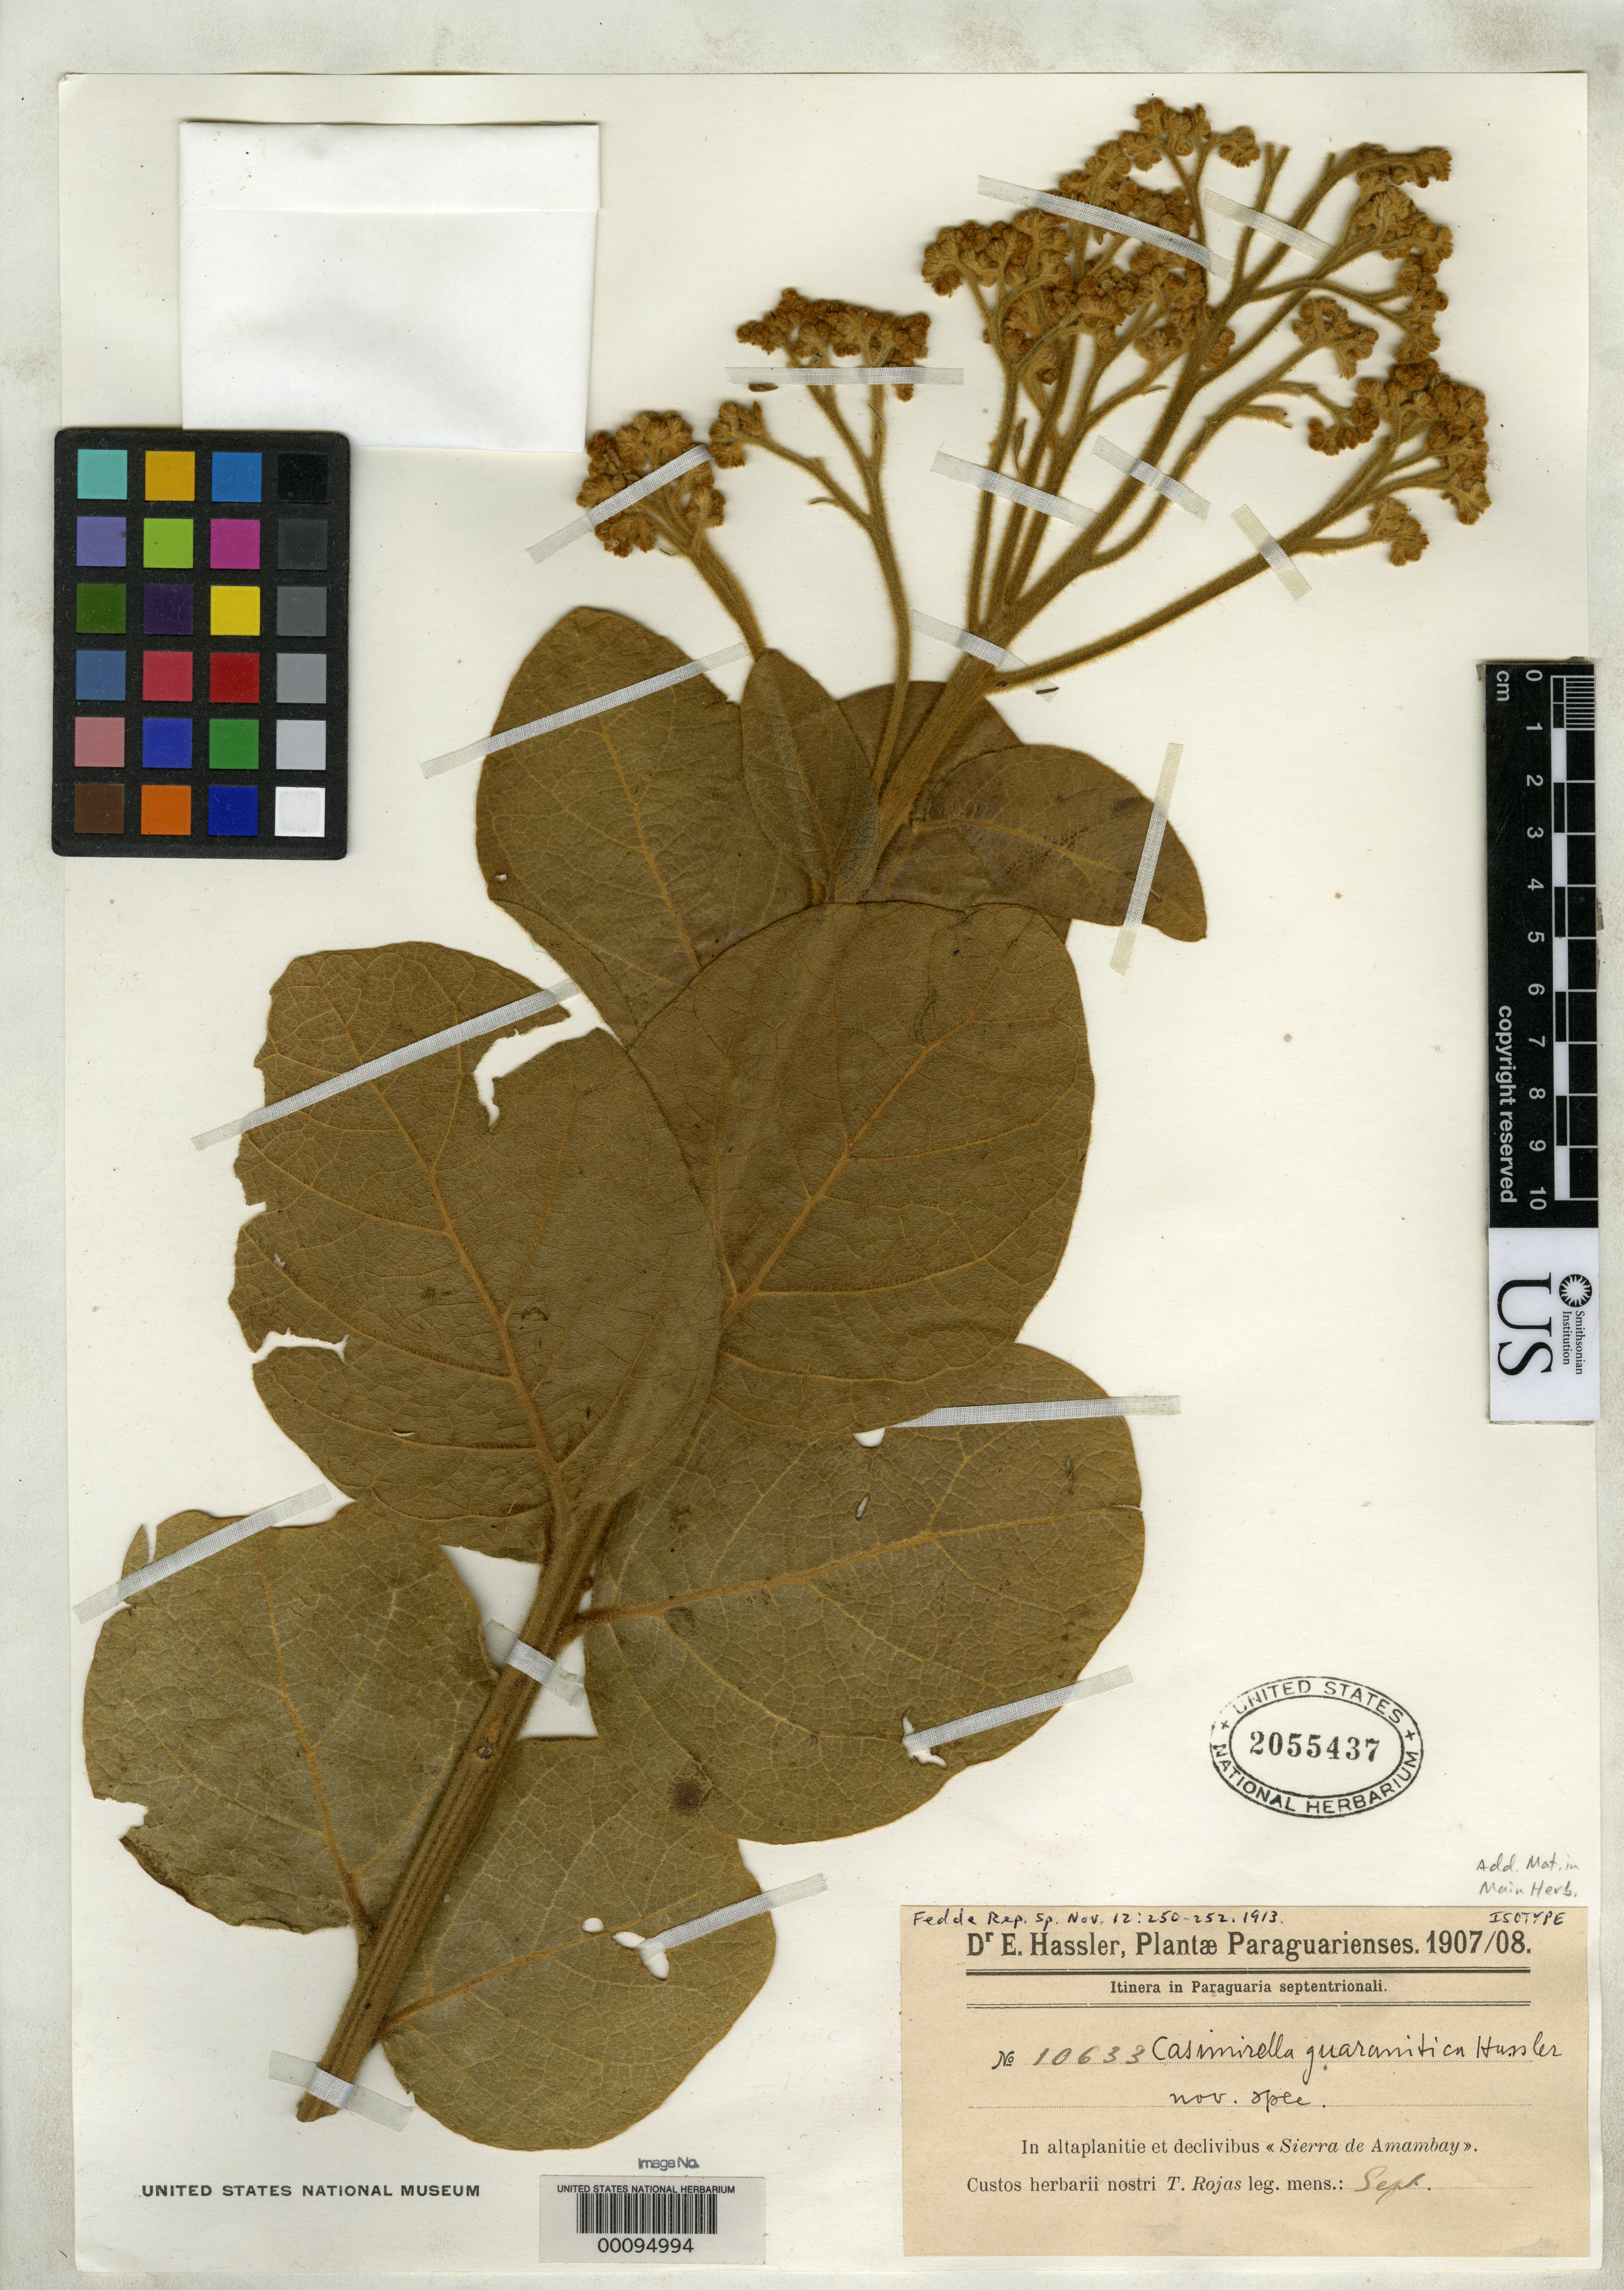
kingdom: Plantae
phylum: Tracheophyta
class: Magnoliopsida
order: Icacinales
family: Icacinaceae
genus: Casimirella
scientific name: Casimirella guaranitica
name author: Hassl.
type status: Isotype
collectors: T. Rojas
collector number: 10633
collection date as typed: Sep 1907 to -- Sep 1908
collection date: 1907-09/1908-09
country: Paraguay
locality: In altaplanitie & declivibus Sierra de Amambay.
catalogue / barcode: US 2055437